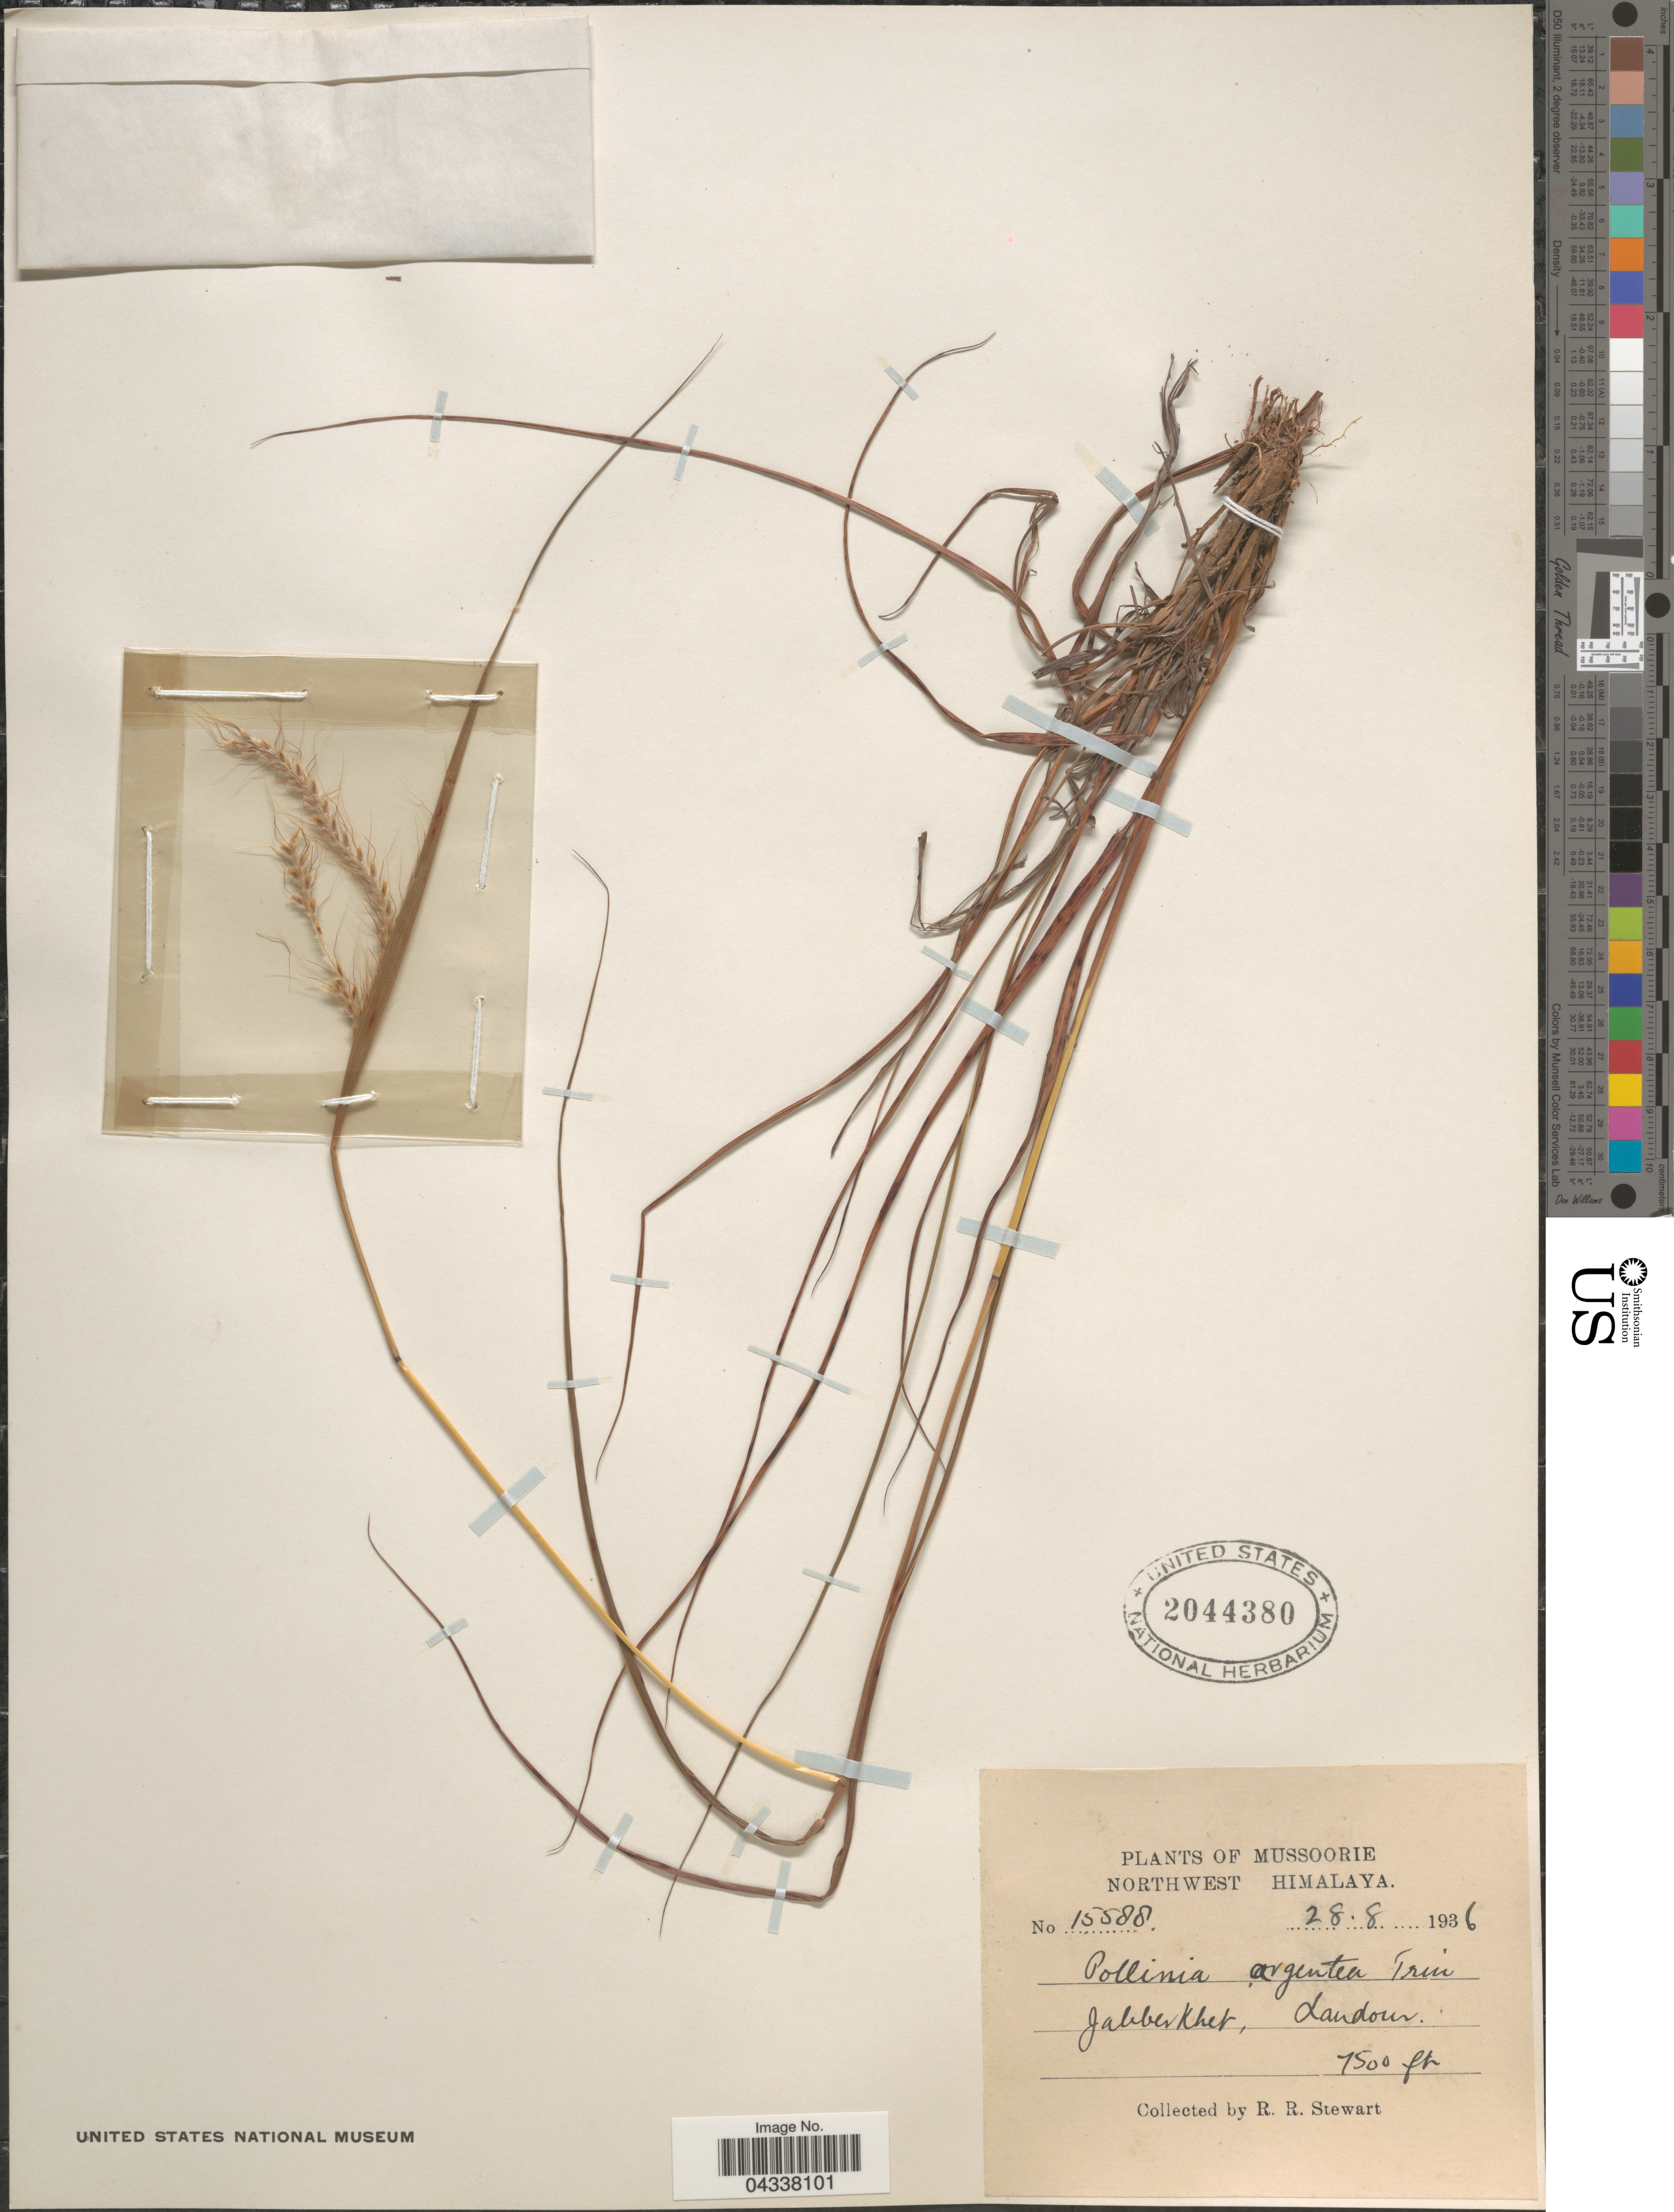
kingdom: Plantae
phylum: Tracheophyta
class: Liliopsida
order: Poales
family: Poaceae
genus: Pseudopogonatherum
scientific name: Pseudopogonatherum trispicatum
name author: (Schult.) Ohwi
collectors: R. R. Stewart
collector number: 15588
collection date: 1936-08-28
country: India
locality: Mussoorie. Northwest Himalaya. Jabberkhet, Landour.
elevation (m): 2286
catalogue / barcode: US 2044380